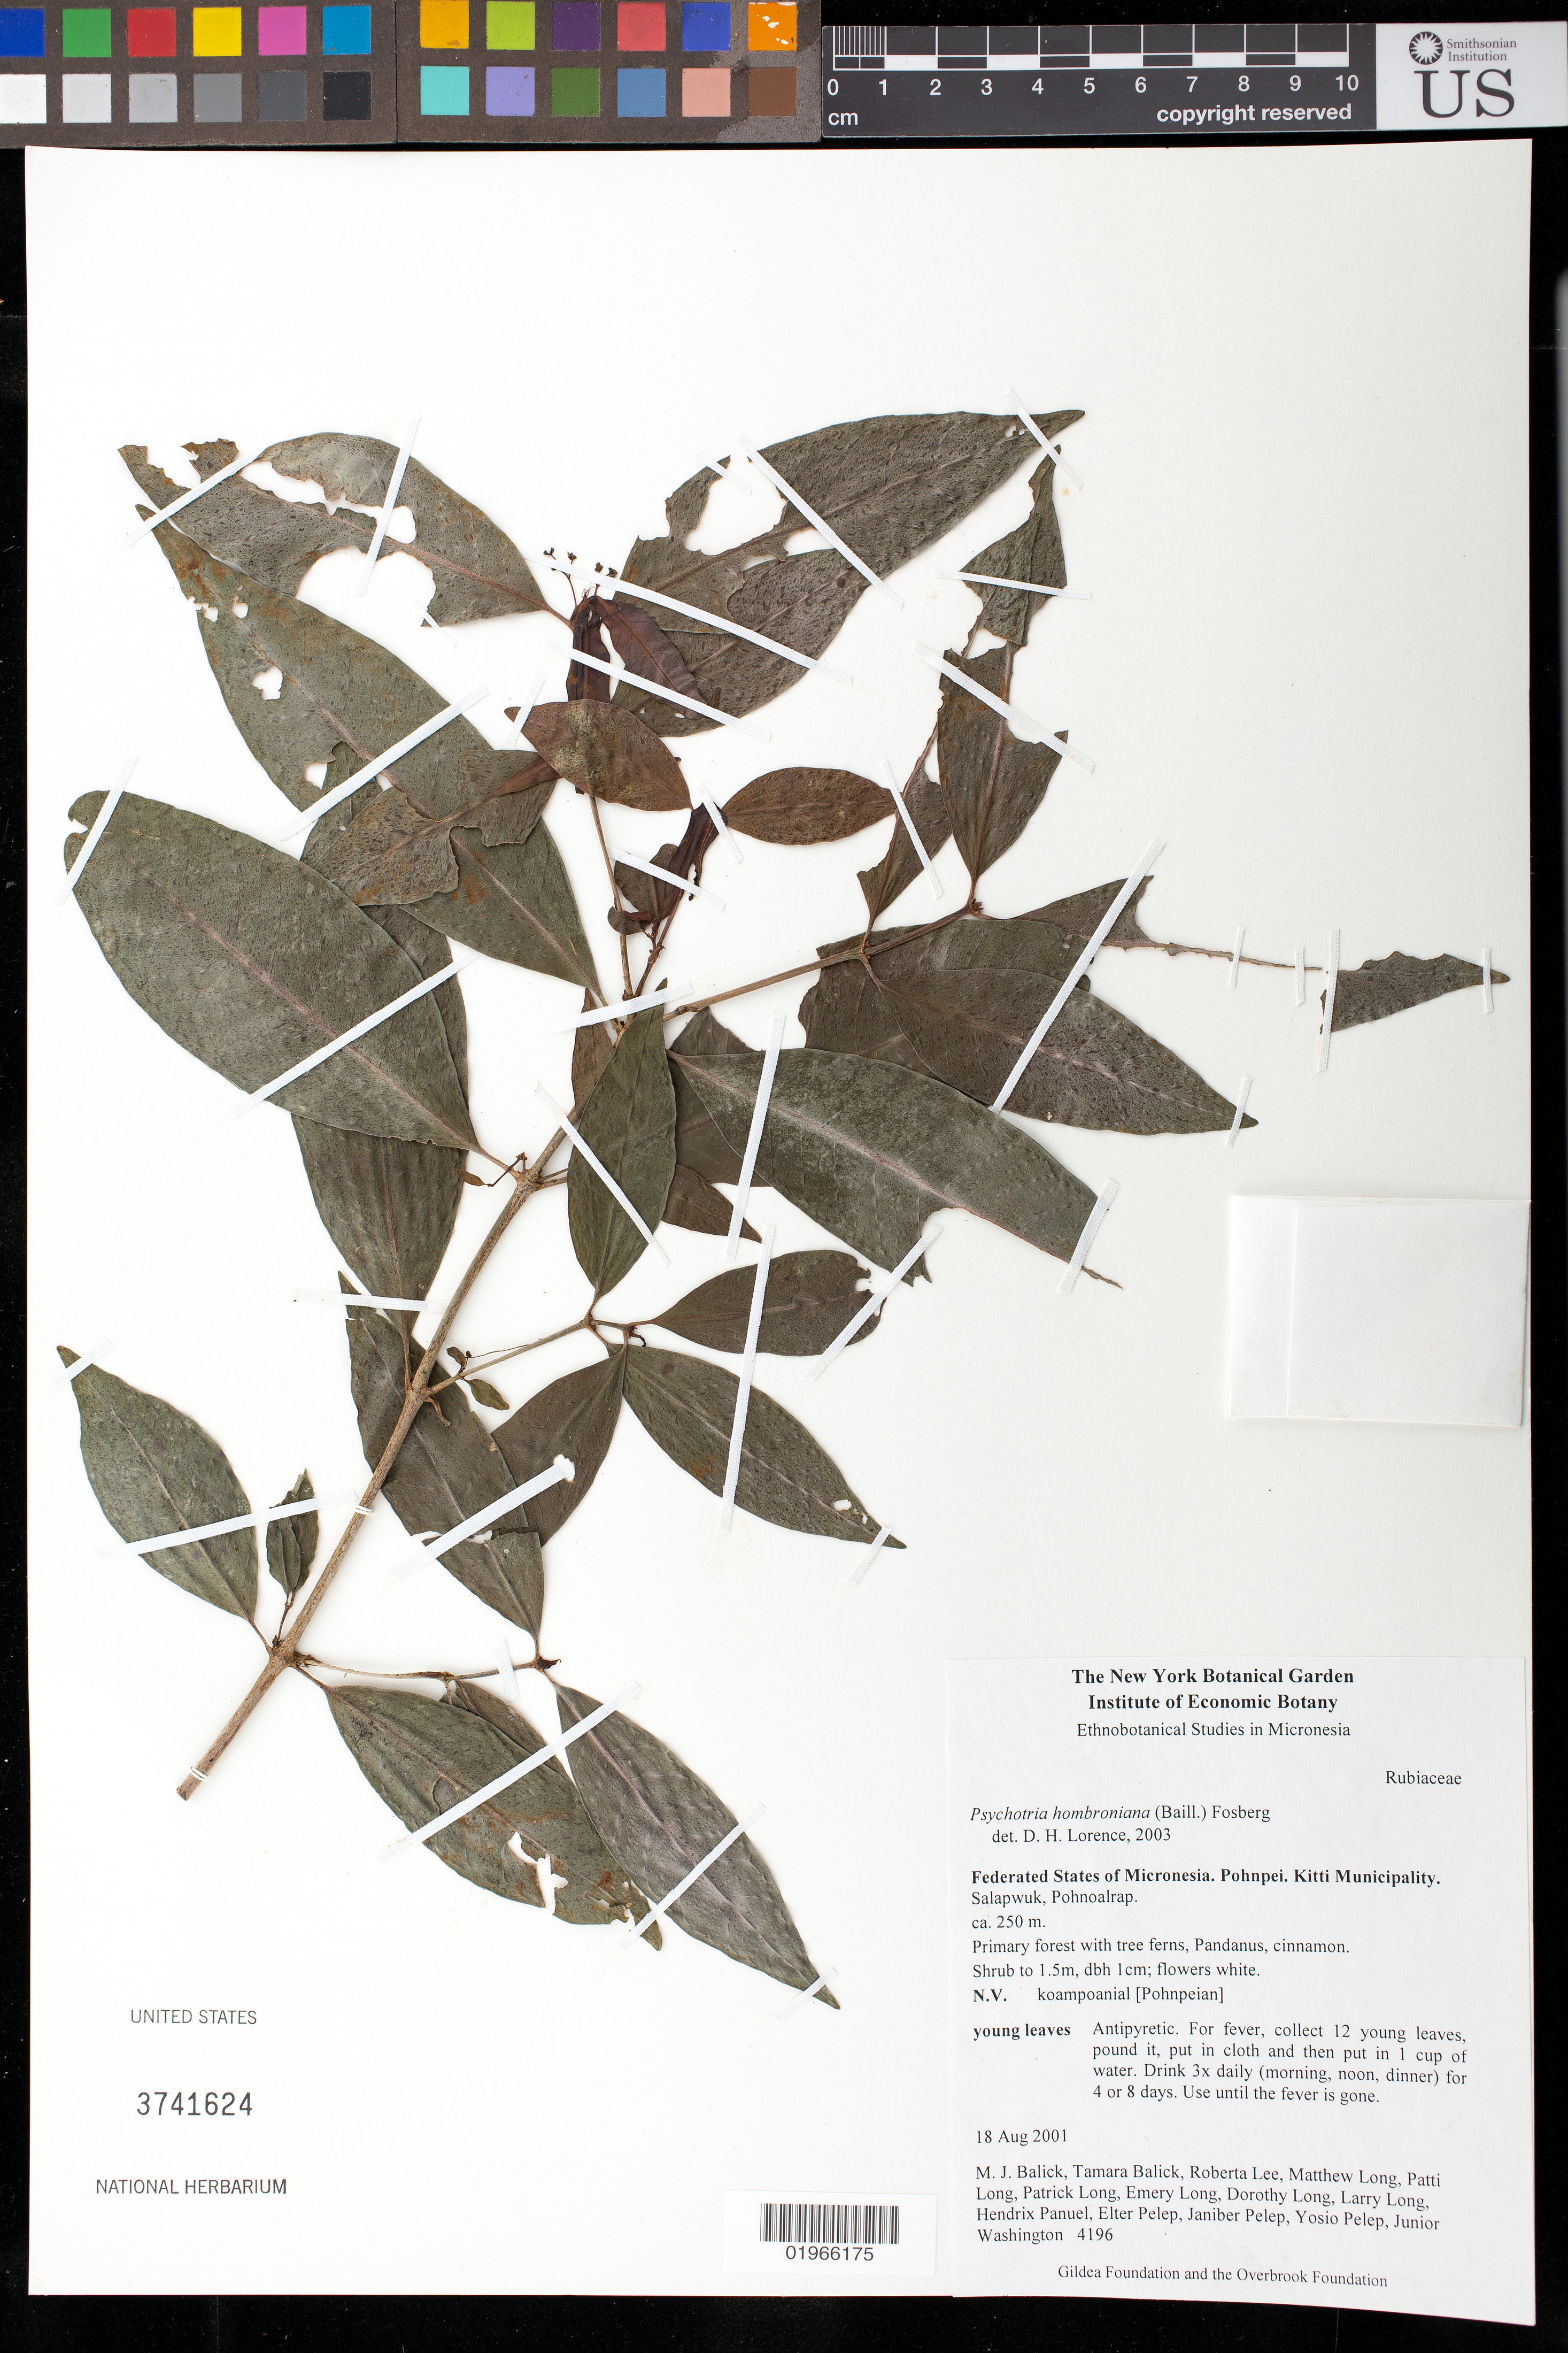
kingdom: Plantae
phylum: Tracheophyta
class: Magnoliopsida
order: Gentianales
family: Rubiaceae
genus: Psychotria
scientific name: Psychotria hombroniana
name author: (Baill.) Fosberg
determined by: Lorence, David H., (PTBG), National Tropical Botanical Garden (UNITED STATES)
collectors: M. J. Balick, T. Balick, R. Lee, M. Long & et al.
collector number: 4196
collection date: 2001-08-18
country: Micronesia, Federated States of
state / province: Pohnpei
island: Pohnpei [Ponape]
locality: Kitti Municipality. Salapwuk, Pohnoalrap.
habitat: Primary forest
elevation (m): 250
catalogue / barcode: US 3741624